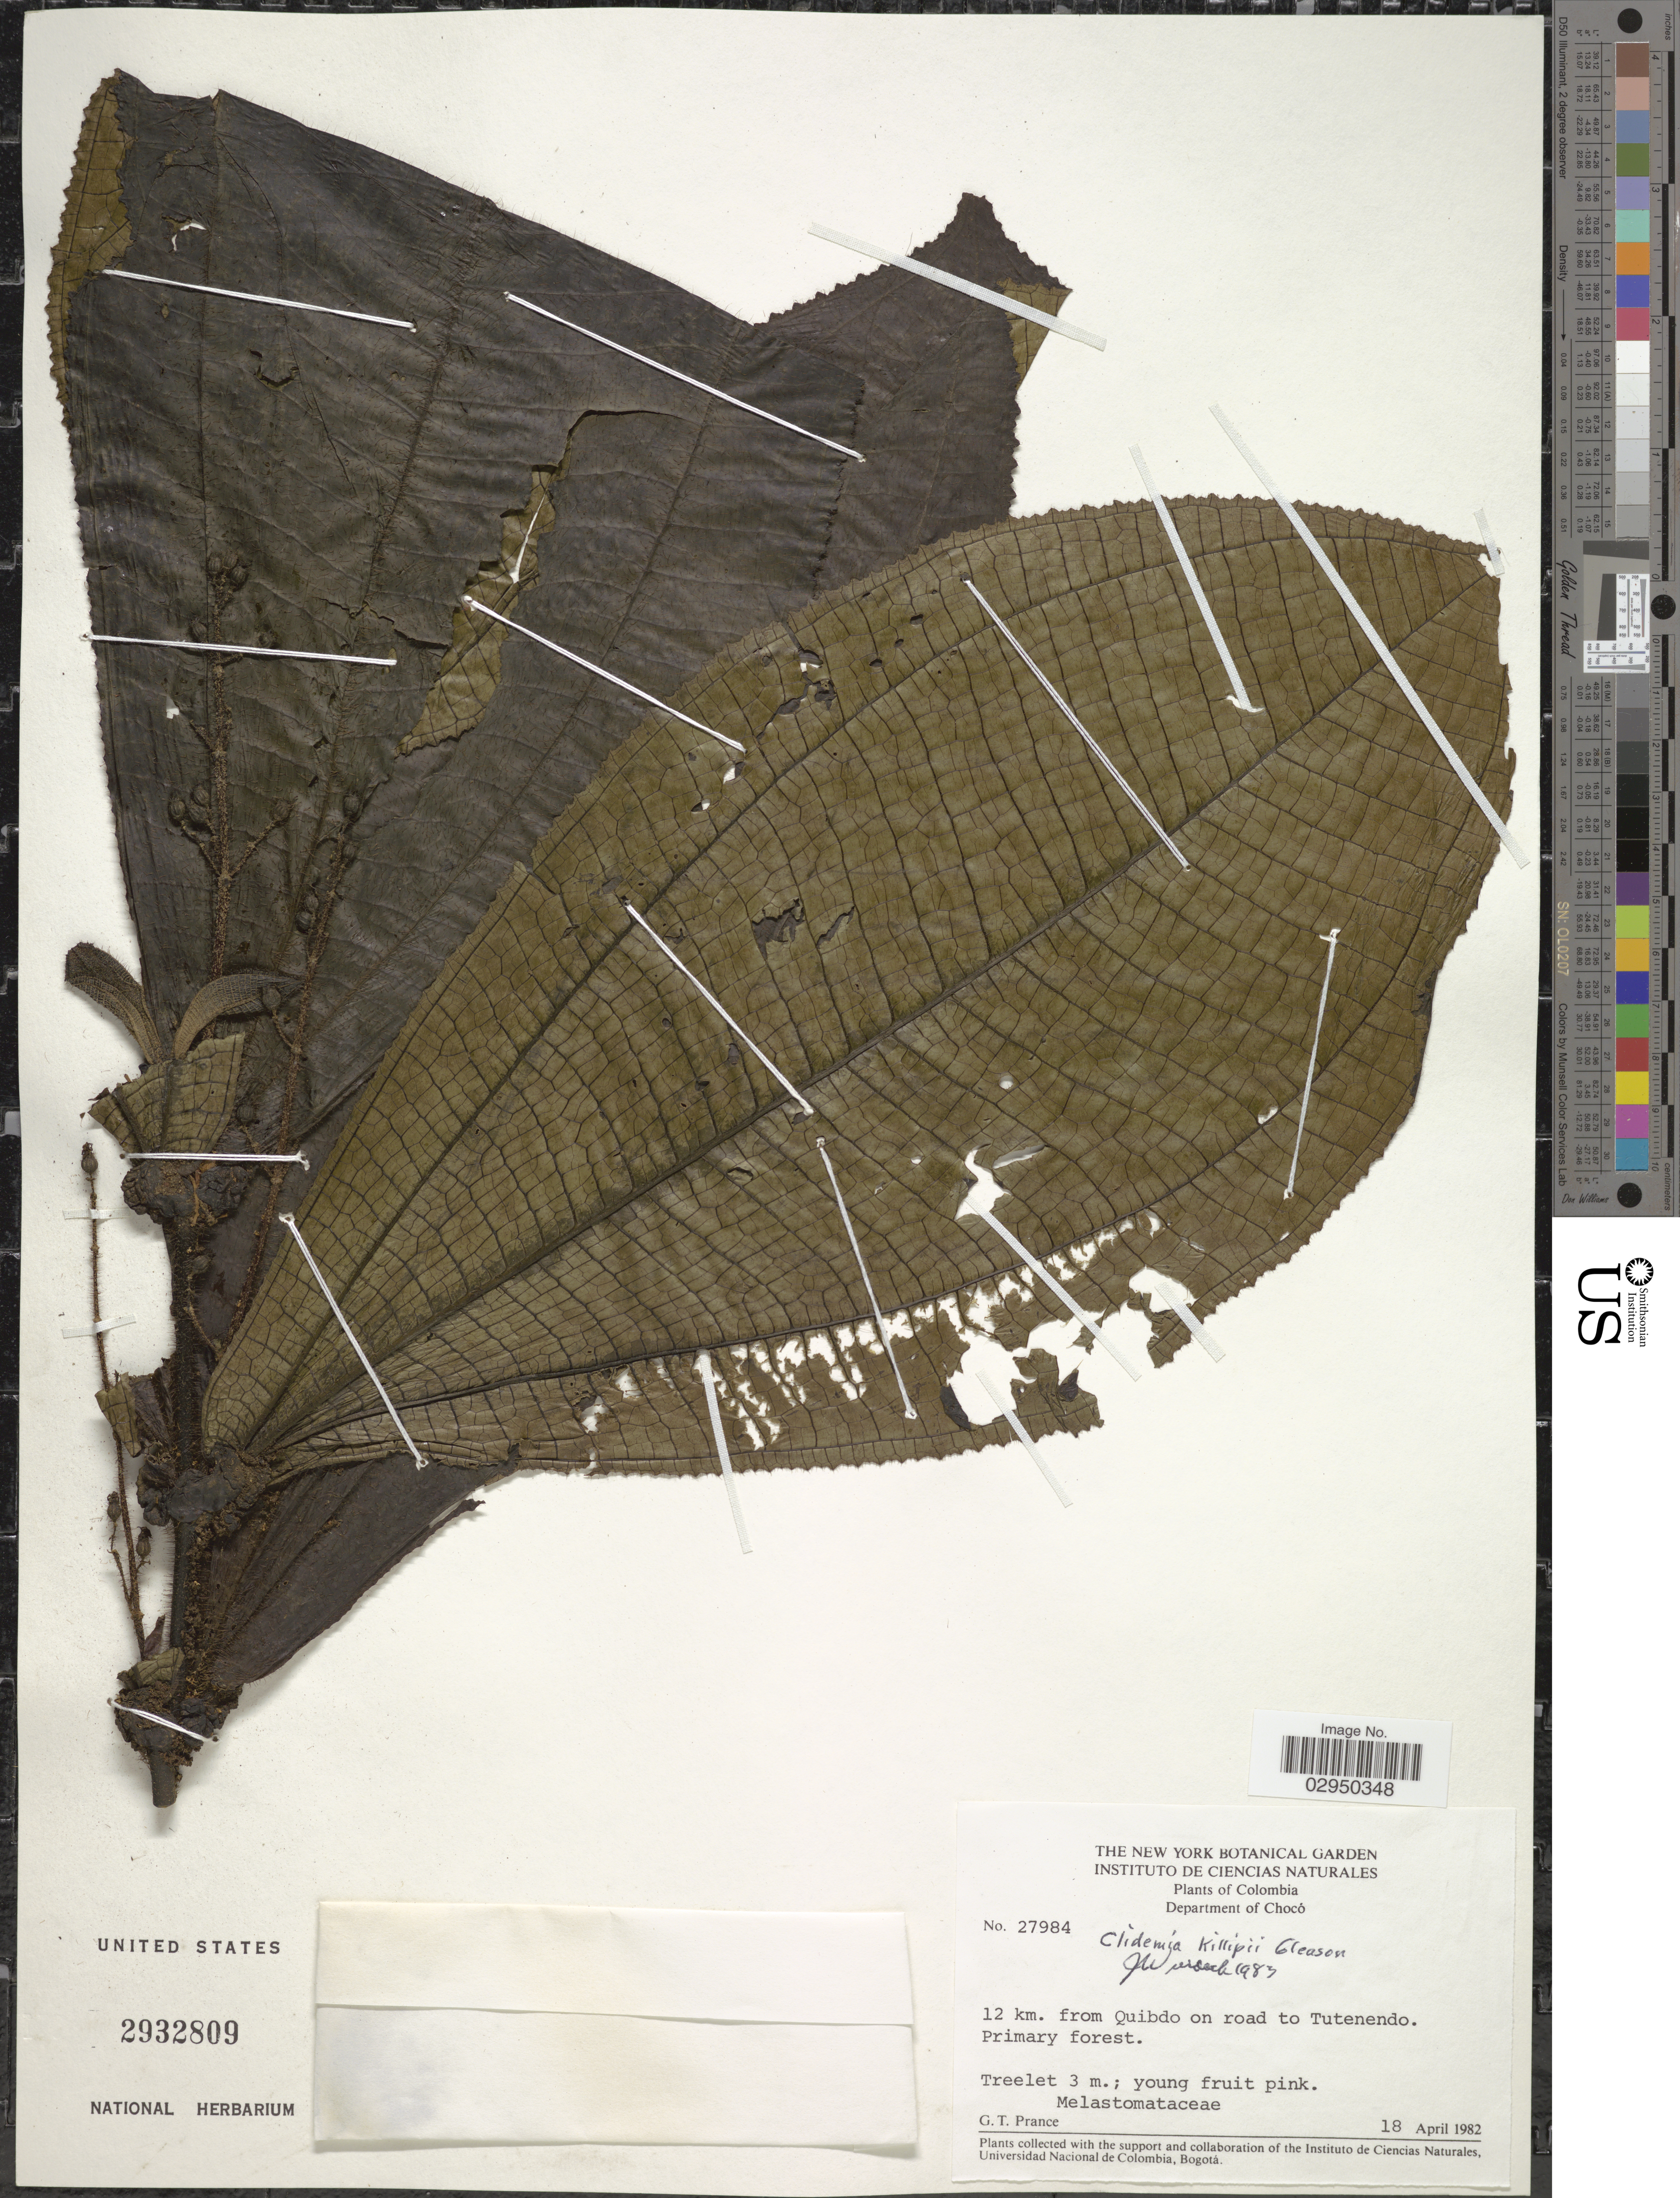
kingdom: Plantae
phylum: Tracheophyta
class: Magnoliopsida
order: Myrtales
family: Melastomataceae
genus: Clidemia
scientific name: Clidemia killipii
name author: Gleason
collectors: G. T. Prance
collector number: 27984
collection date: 1982-04-18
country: Colombia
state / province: Chocó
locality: Department of Chocó. 12 km. from Quibdo on road to Tutenendo.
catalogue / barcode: US 2932809